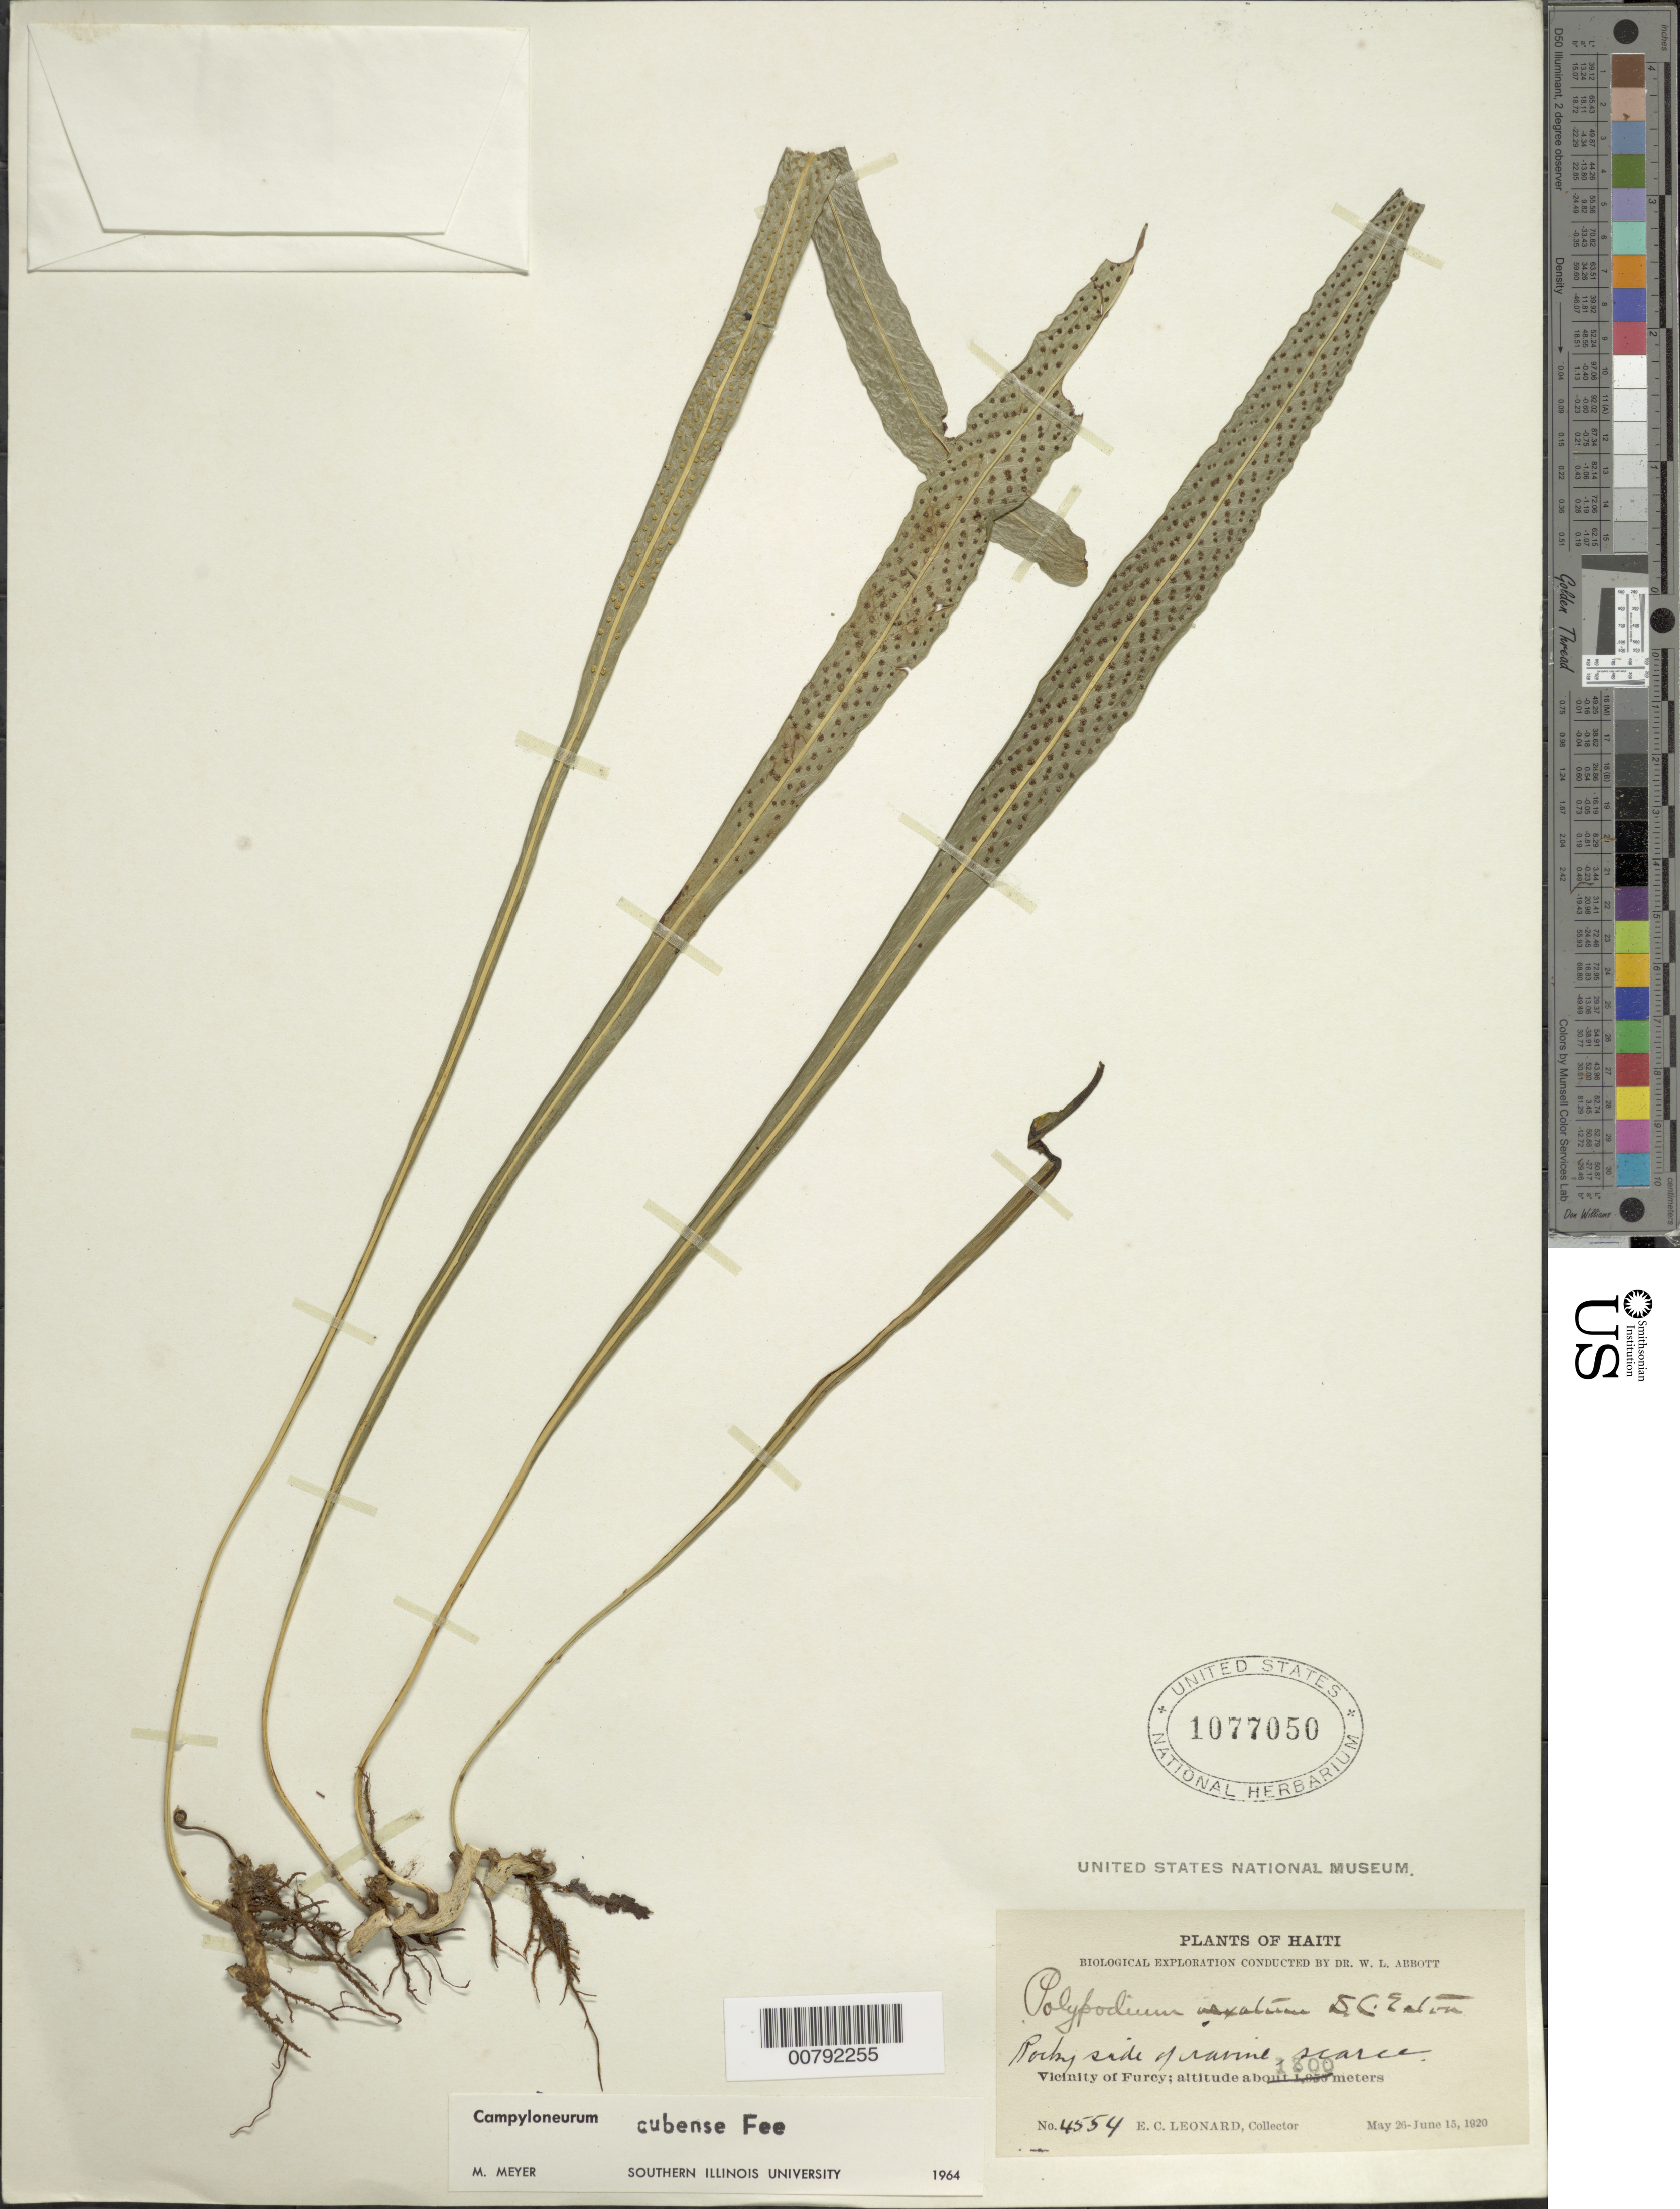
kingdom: Plantae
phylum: Tracheophyta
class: Polypodiopsida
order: Polypodiales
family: Polypodiaceae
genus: Campyloneurum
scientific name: Campyloneurum vexatum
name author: Ching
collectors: E. C. Leonard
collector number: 4554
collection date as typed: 26 May 1920 15 Jun 1920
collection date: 1920-05-26/1920-06-15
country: Haiti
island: Hispaniola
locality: Furcy vicinity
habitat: Rocky side of ravine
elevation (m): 1300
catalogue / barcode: US 1077050